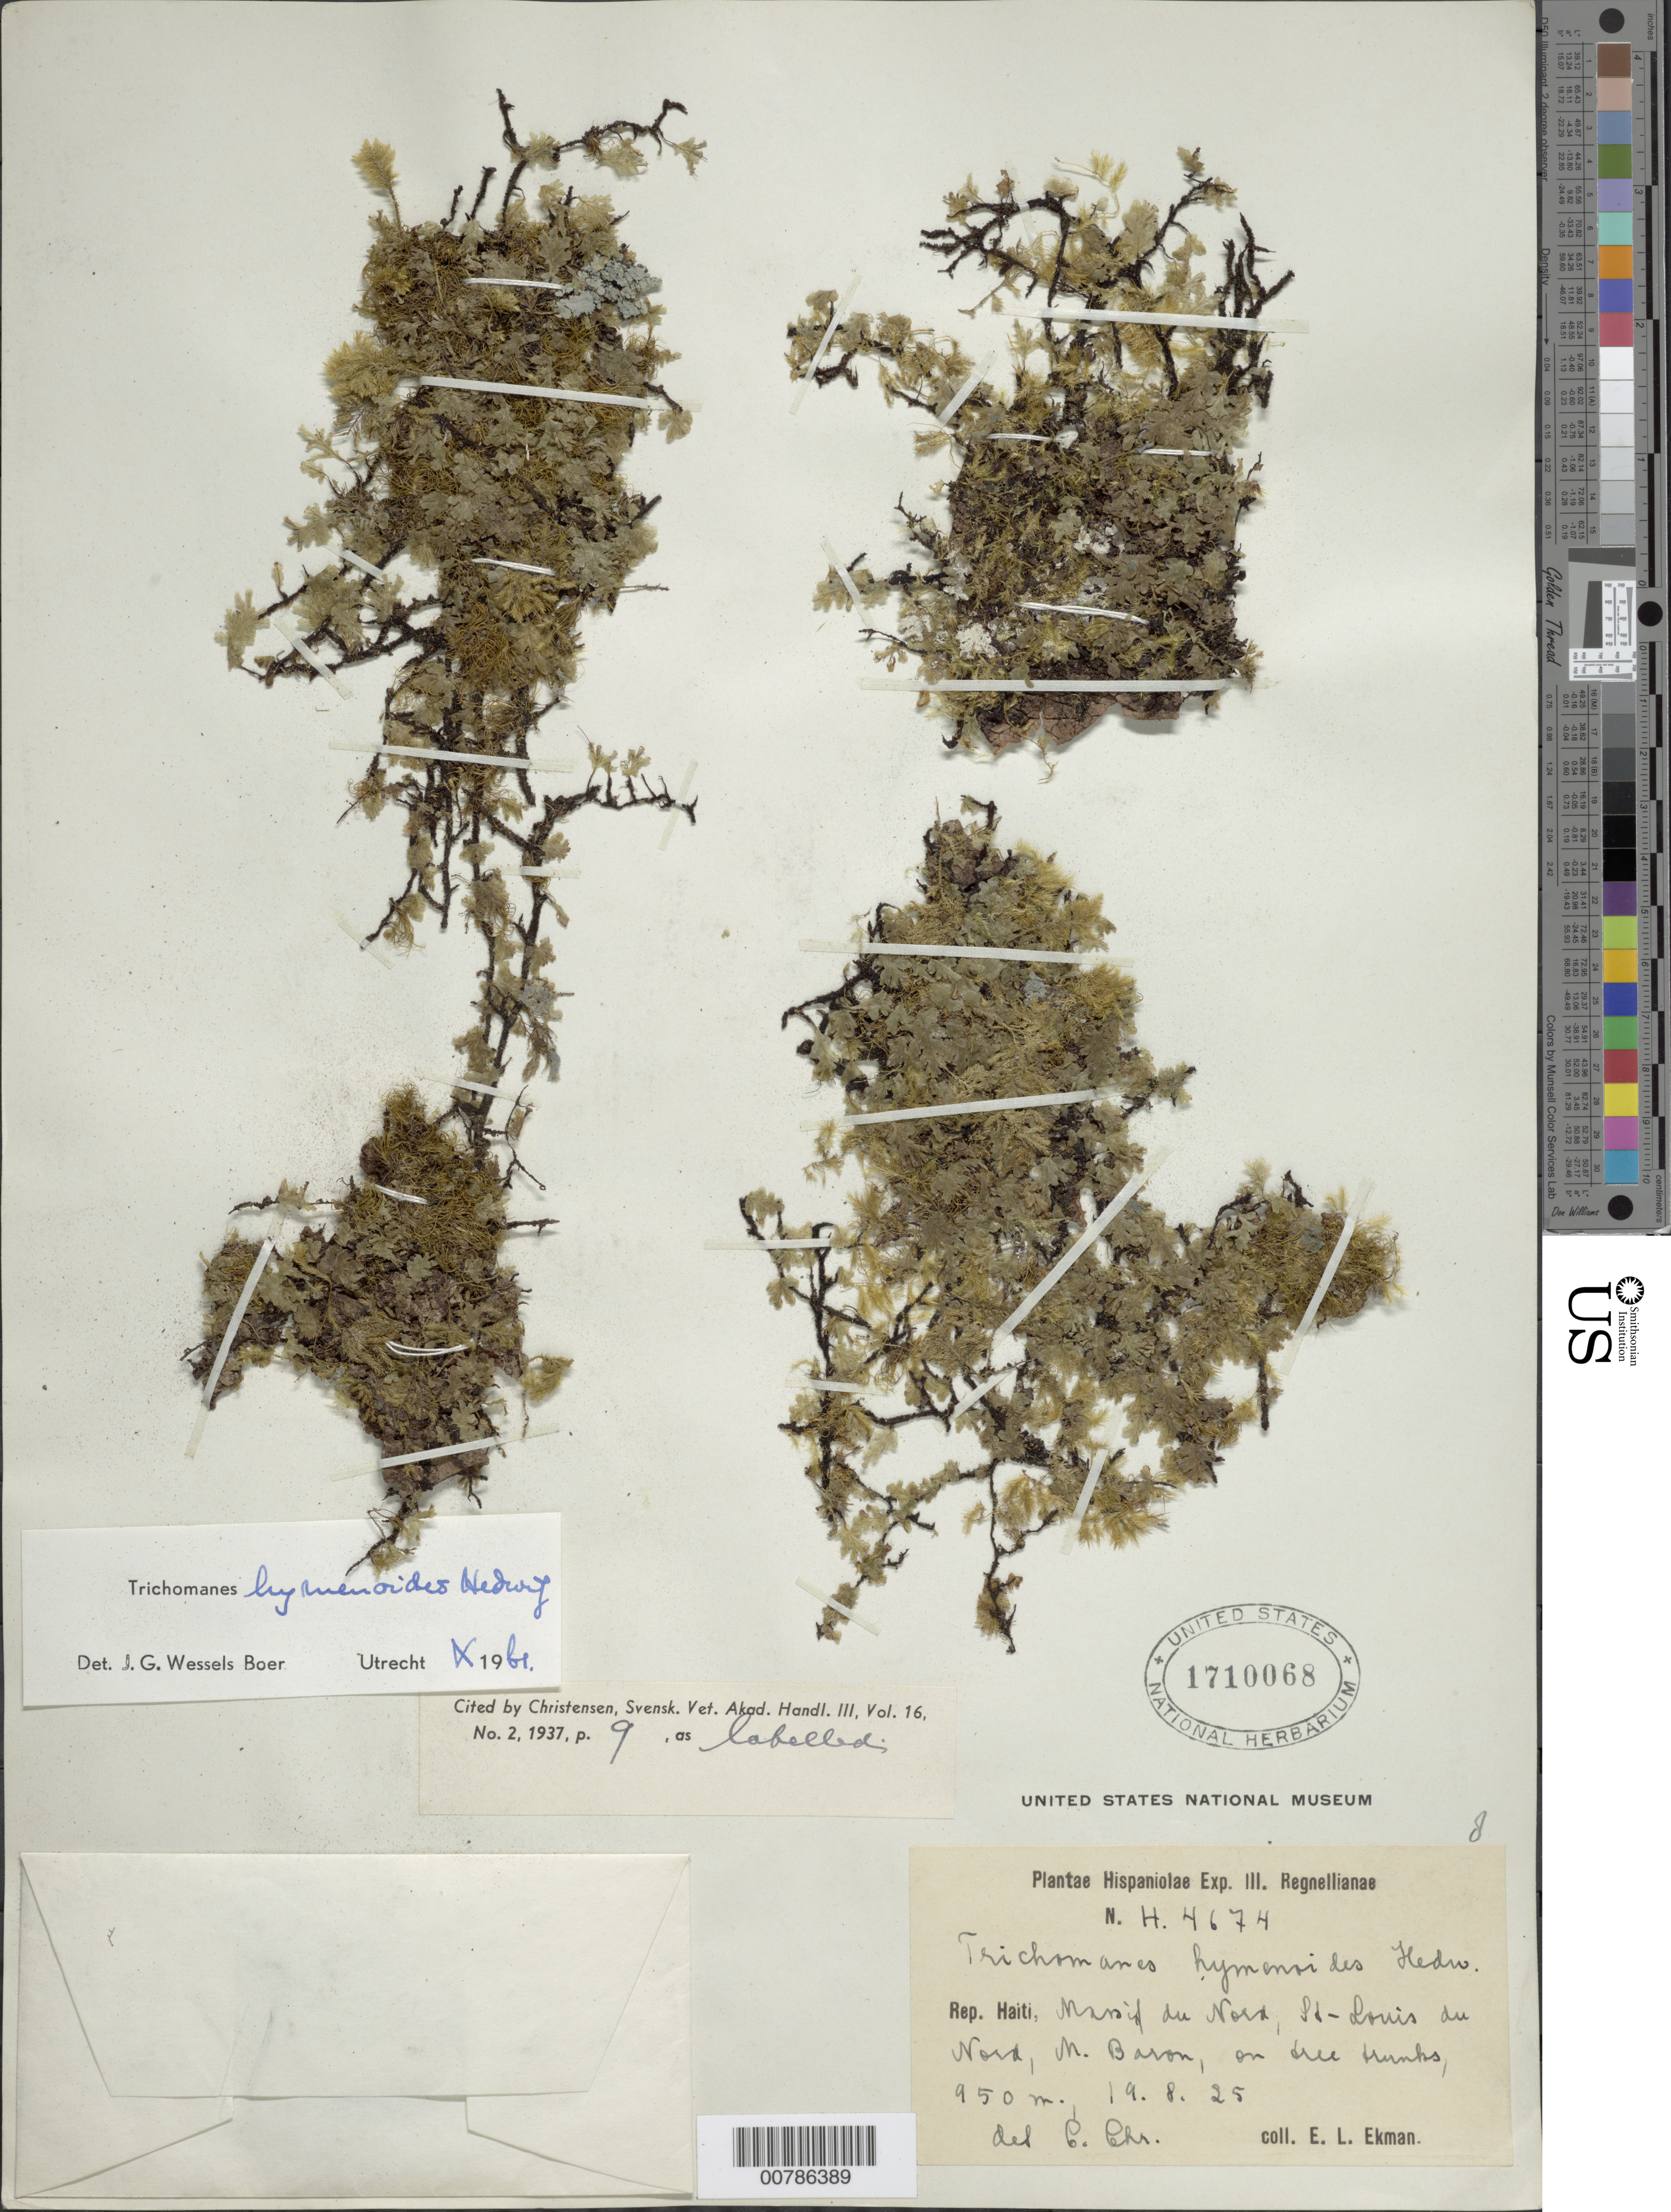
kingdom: Plantae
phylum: Tracheophyta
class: Polypodiopsida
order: Hymenophyllales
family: Hymenophyllaceae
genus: Didymoglossum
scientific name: Didymoglossum hymenoides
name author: (Hedw.) Copel.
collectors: E. L. Ekman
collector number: H 4674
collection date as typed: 19 Aug 1925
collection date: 1925-08-19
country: Haiti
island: Hispaniola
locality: Massif du Nord, St. Louis du Nord, M. Baron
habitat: On tree trunks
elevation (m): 950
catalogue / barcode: US 1710068